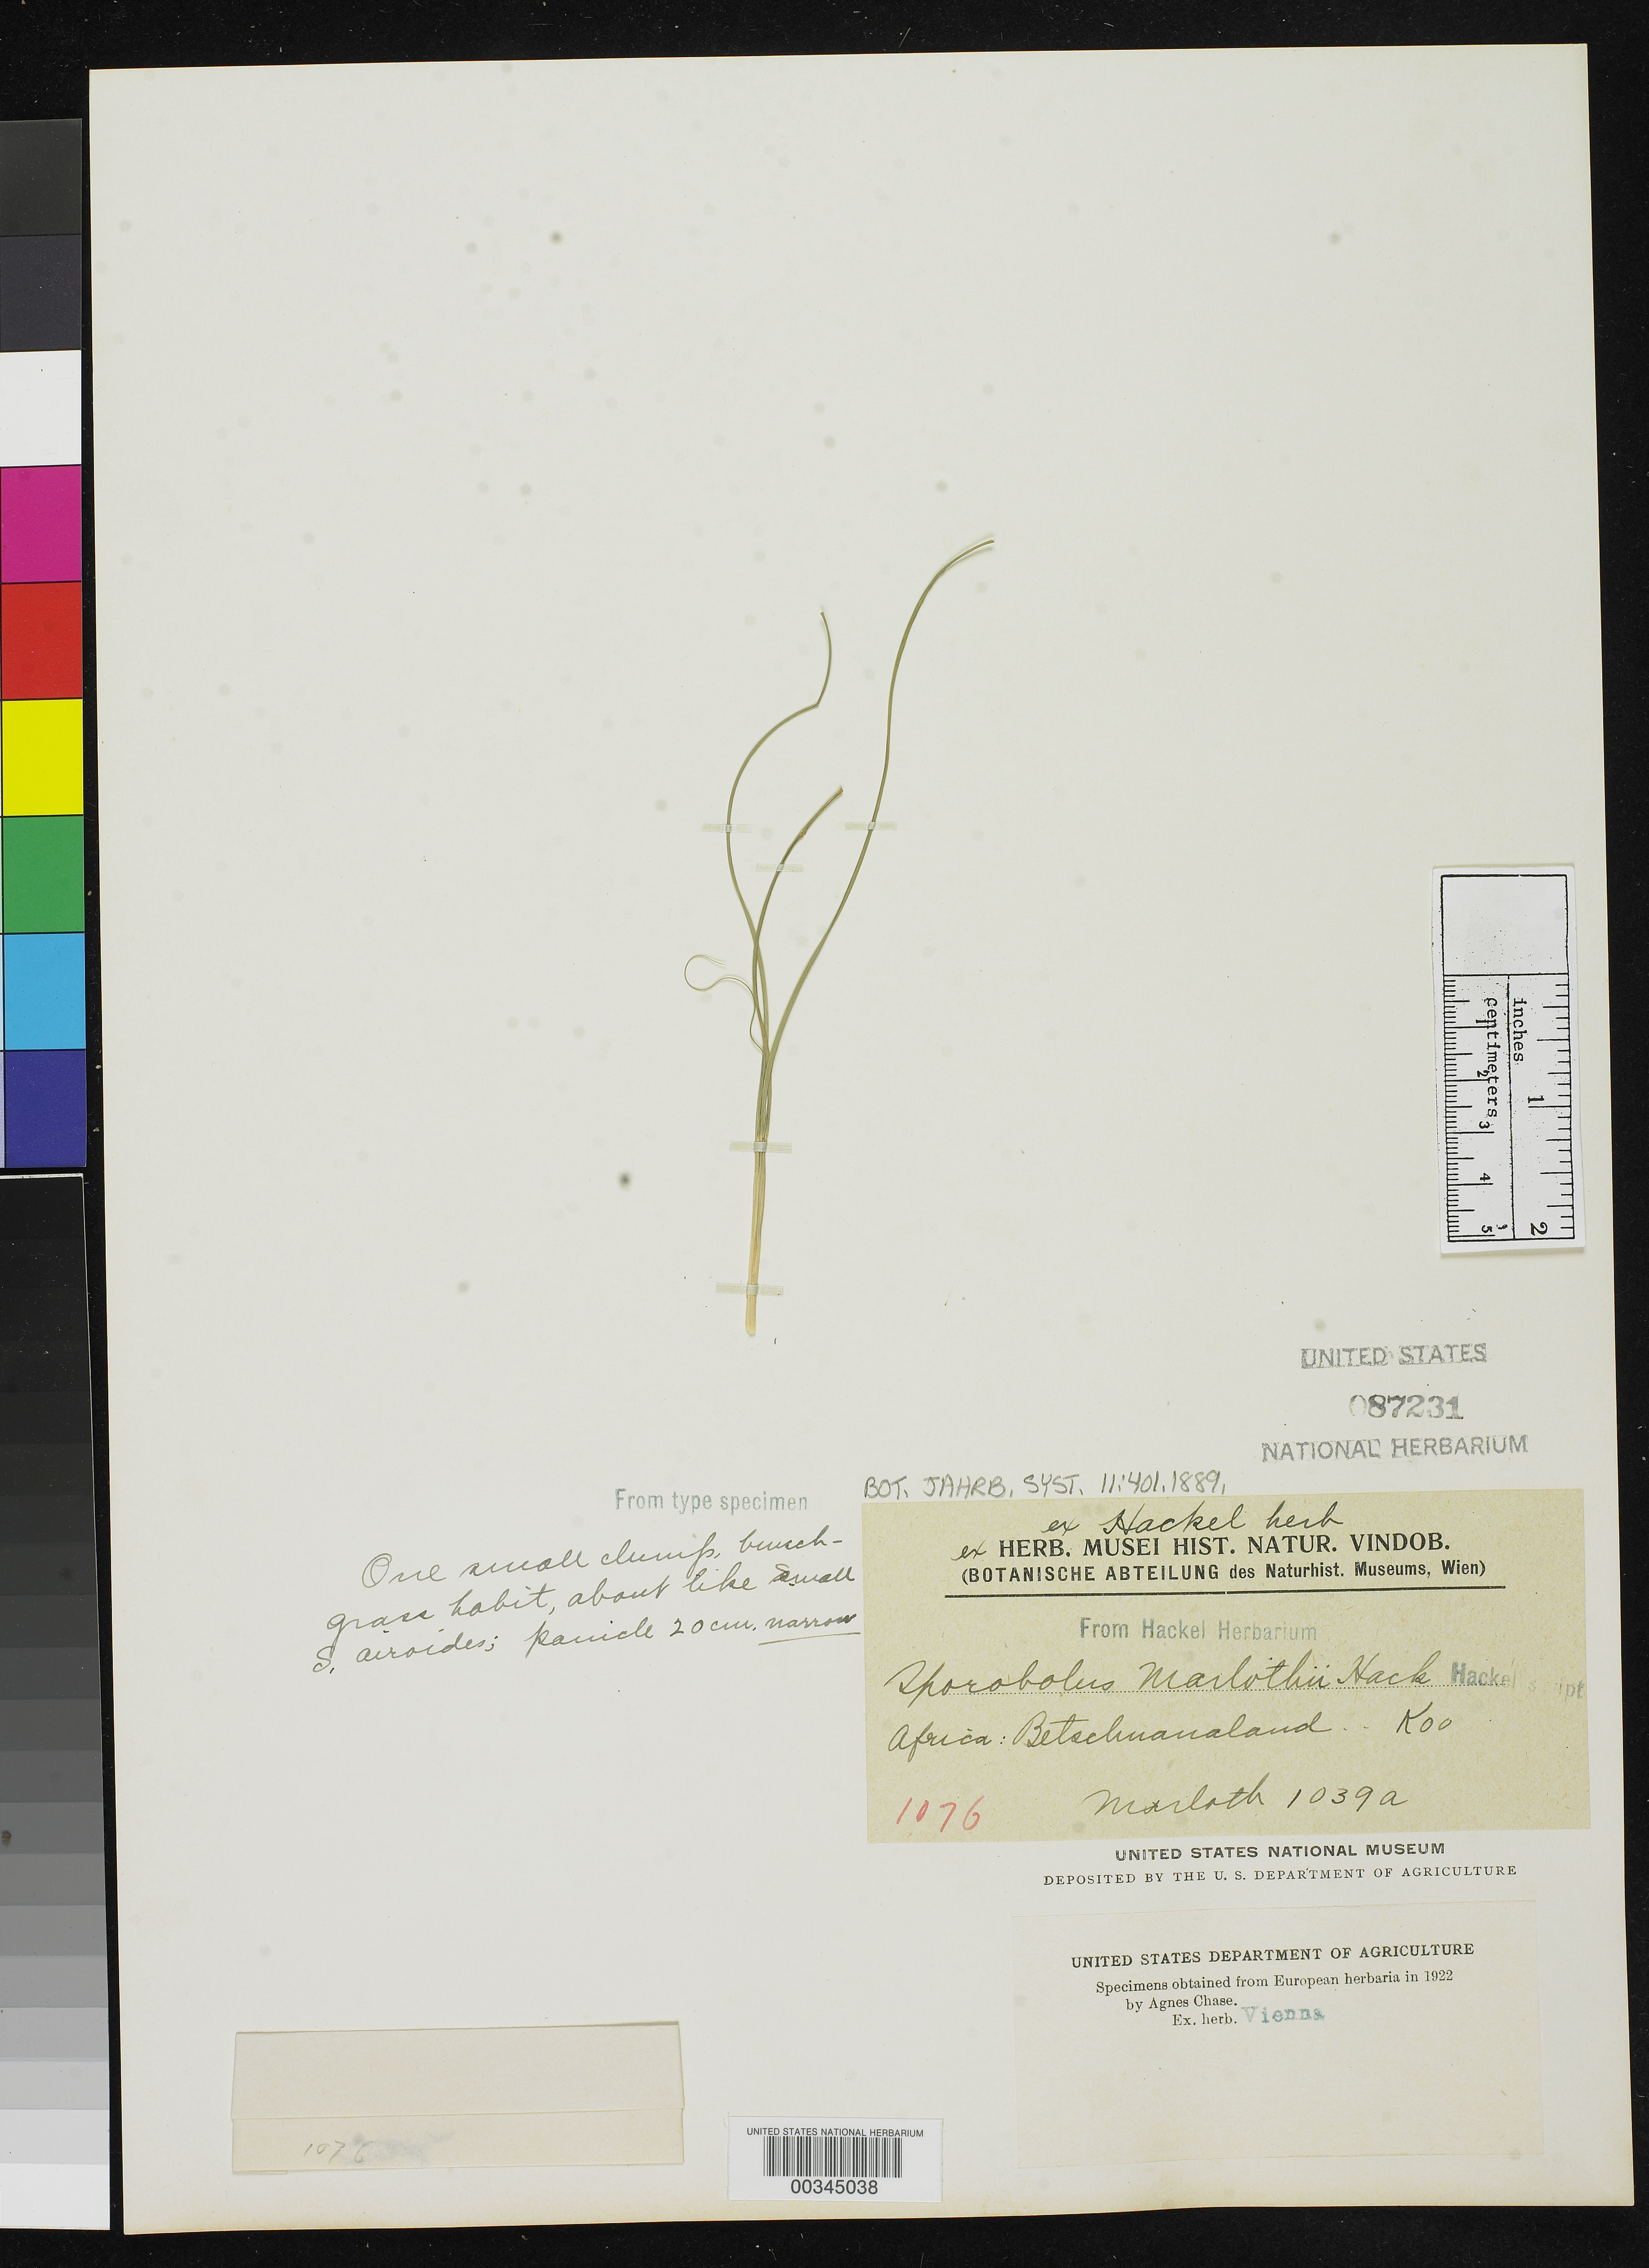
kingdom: Plantae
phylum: Tracheophyta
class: Liliopsida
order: Poales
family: Poaceae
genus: Sporobolus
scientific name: Sporobolus marlothii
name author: Hack.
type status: Type Fragment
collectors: H. Marloth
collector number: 1039a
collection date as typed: Feb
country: Botswana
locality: Koo.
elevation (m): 1170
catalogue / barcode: US 87231